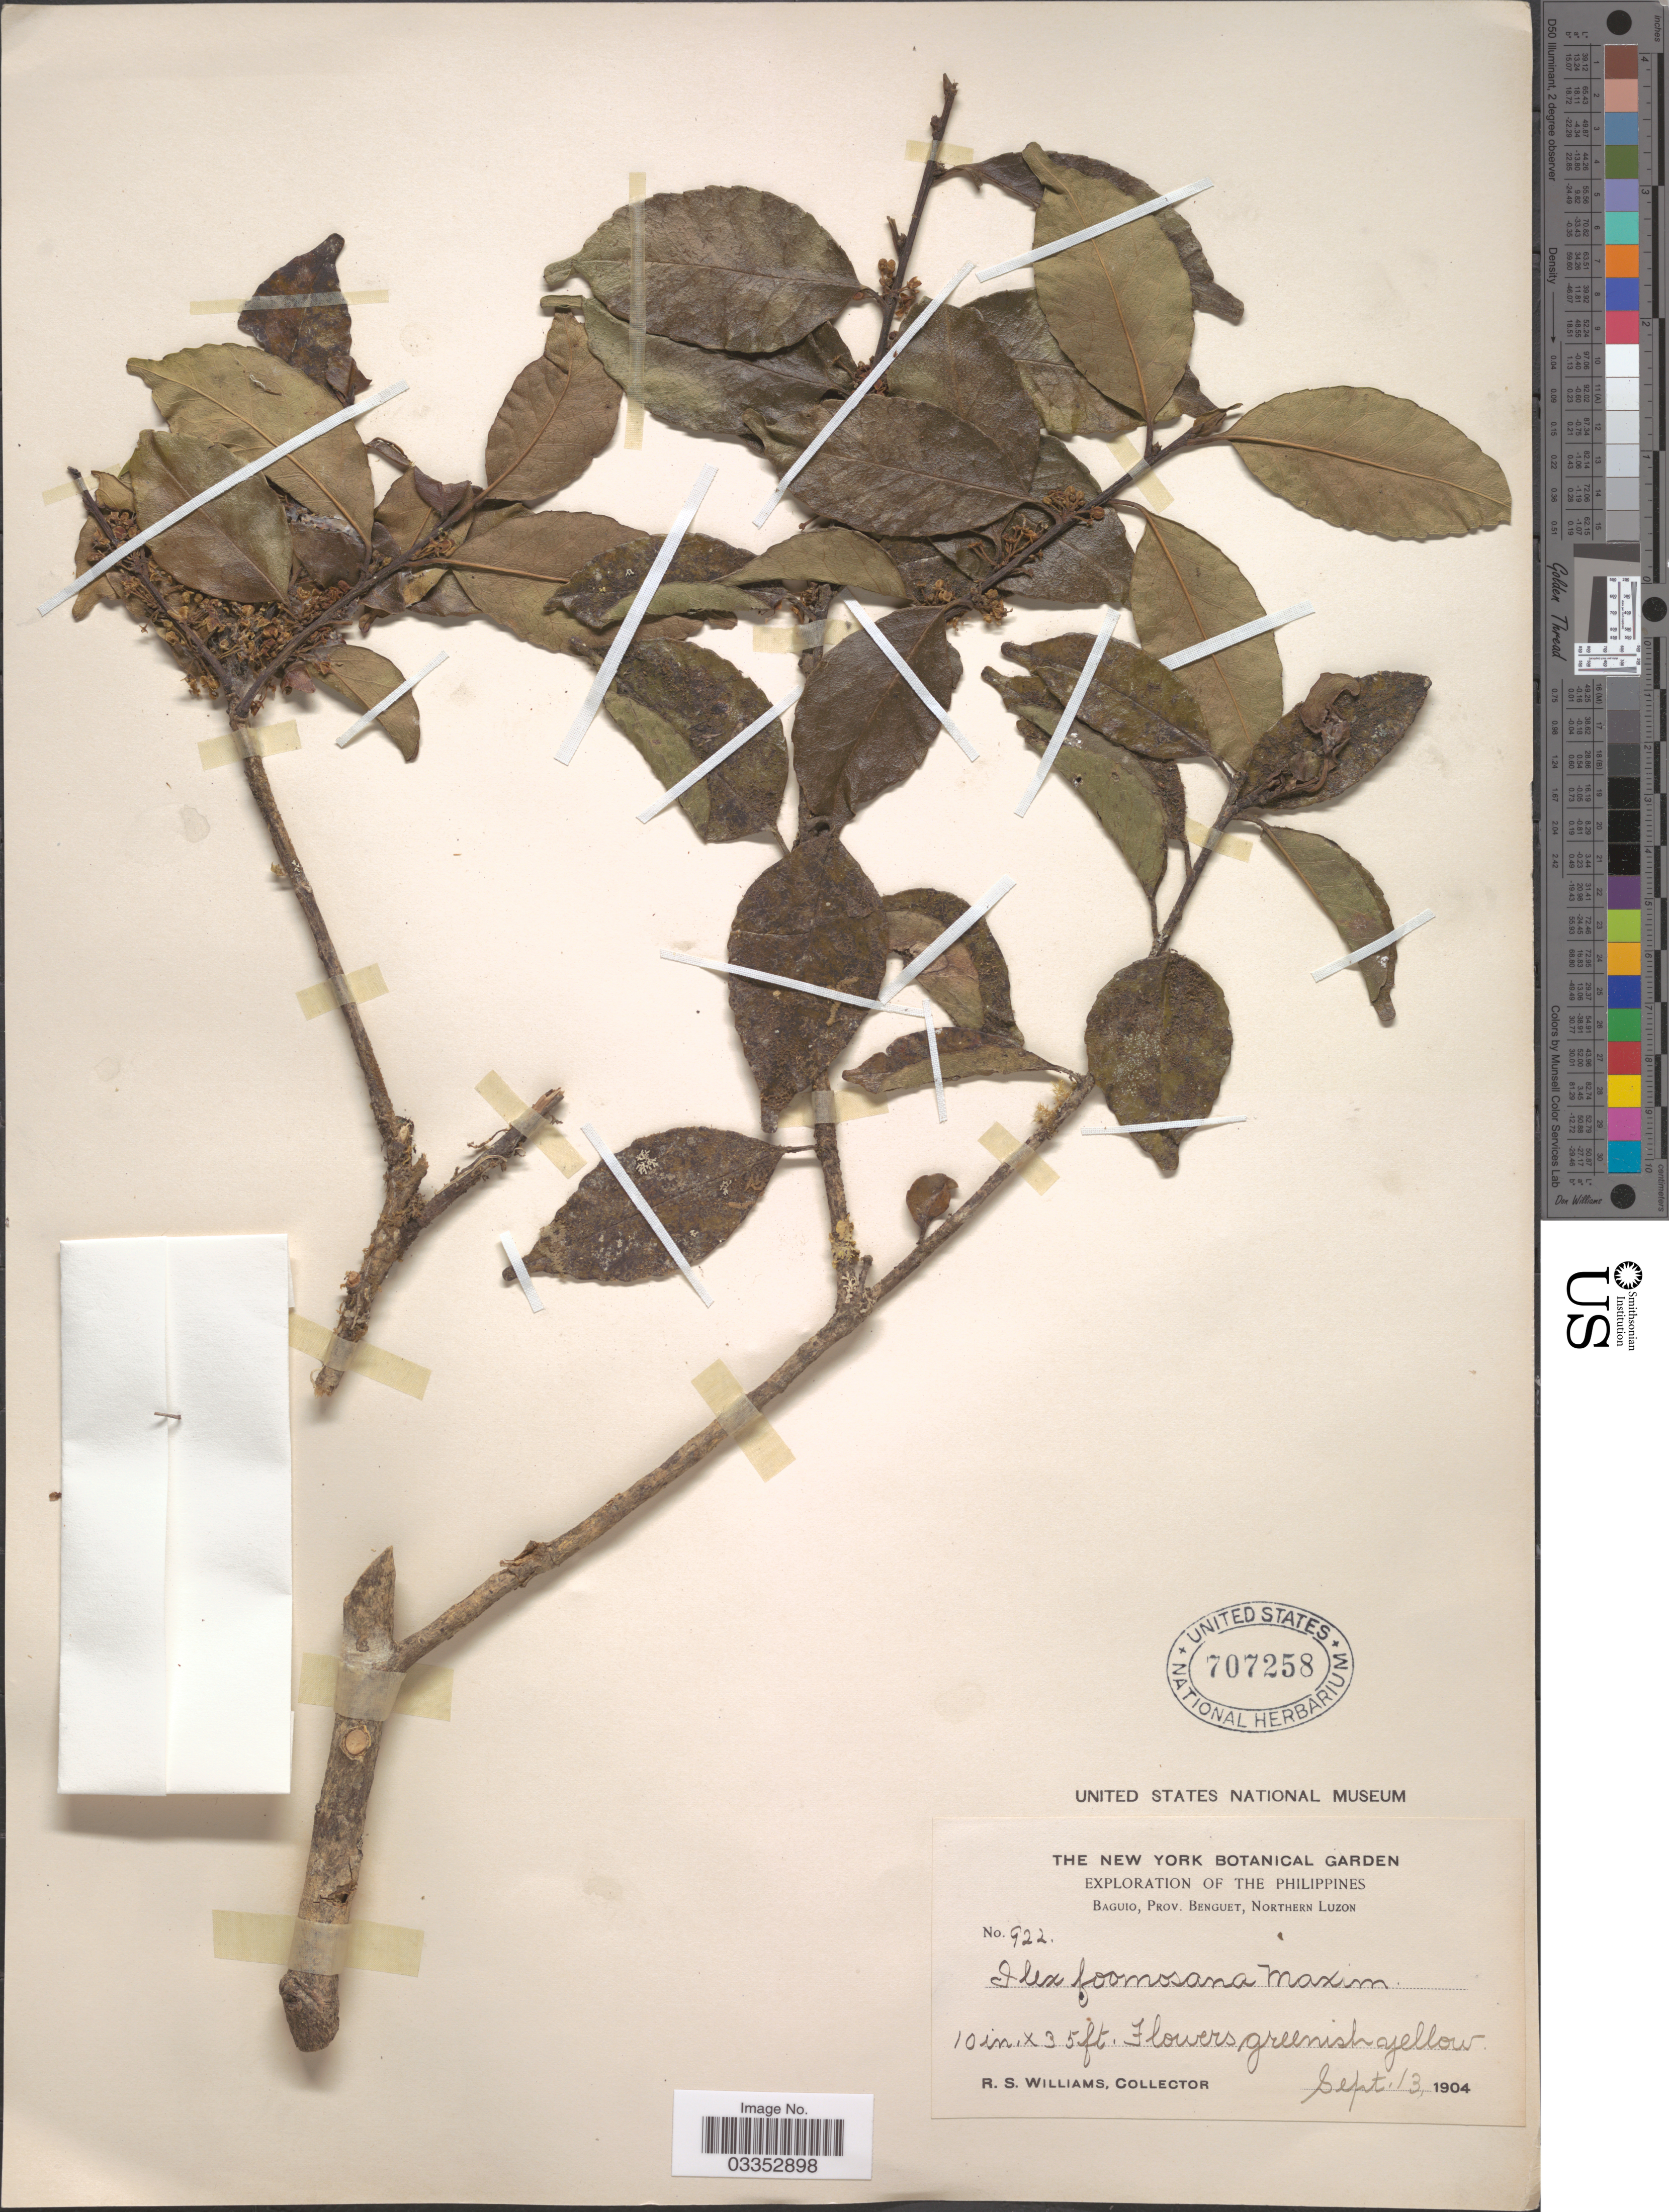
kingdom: Plantae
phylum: Tracheophyta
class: Magnoliopsida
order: Aquifoliales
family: Aquifoliaceae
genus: Ilex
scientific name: Ilex formosana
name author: Maxim.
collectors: R. S. Williams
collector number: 922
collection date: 1904-09-13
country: Philippines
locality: Baguio, Prov. Benguet, Northern Luzon.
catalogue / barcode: US 707258